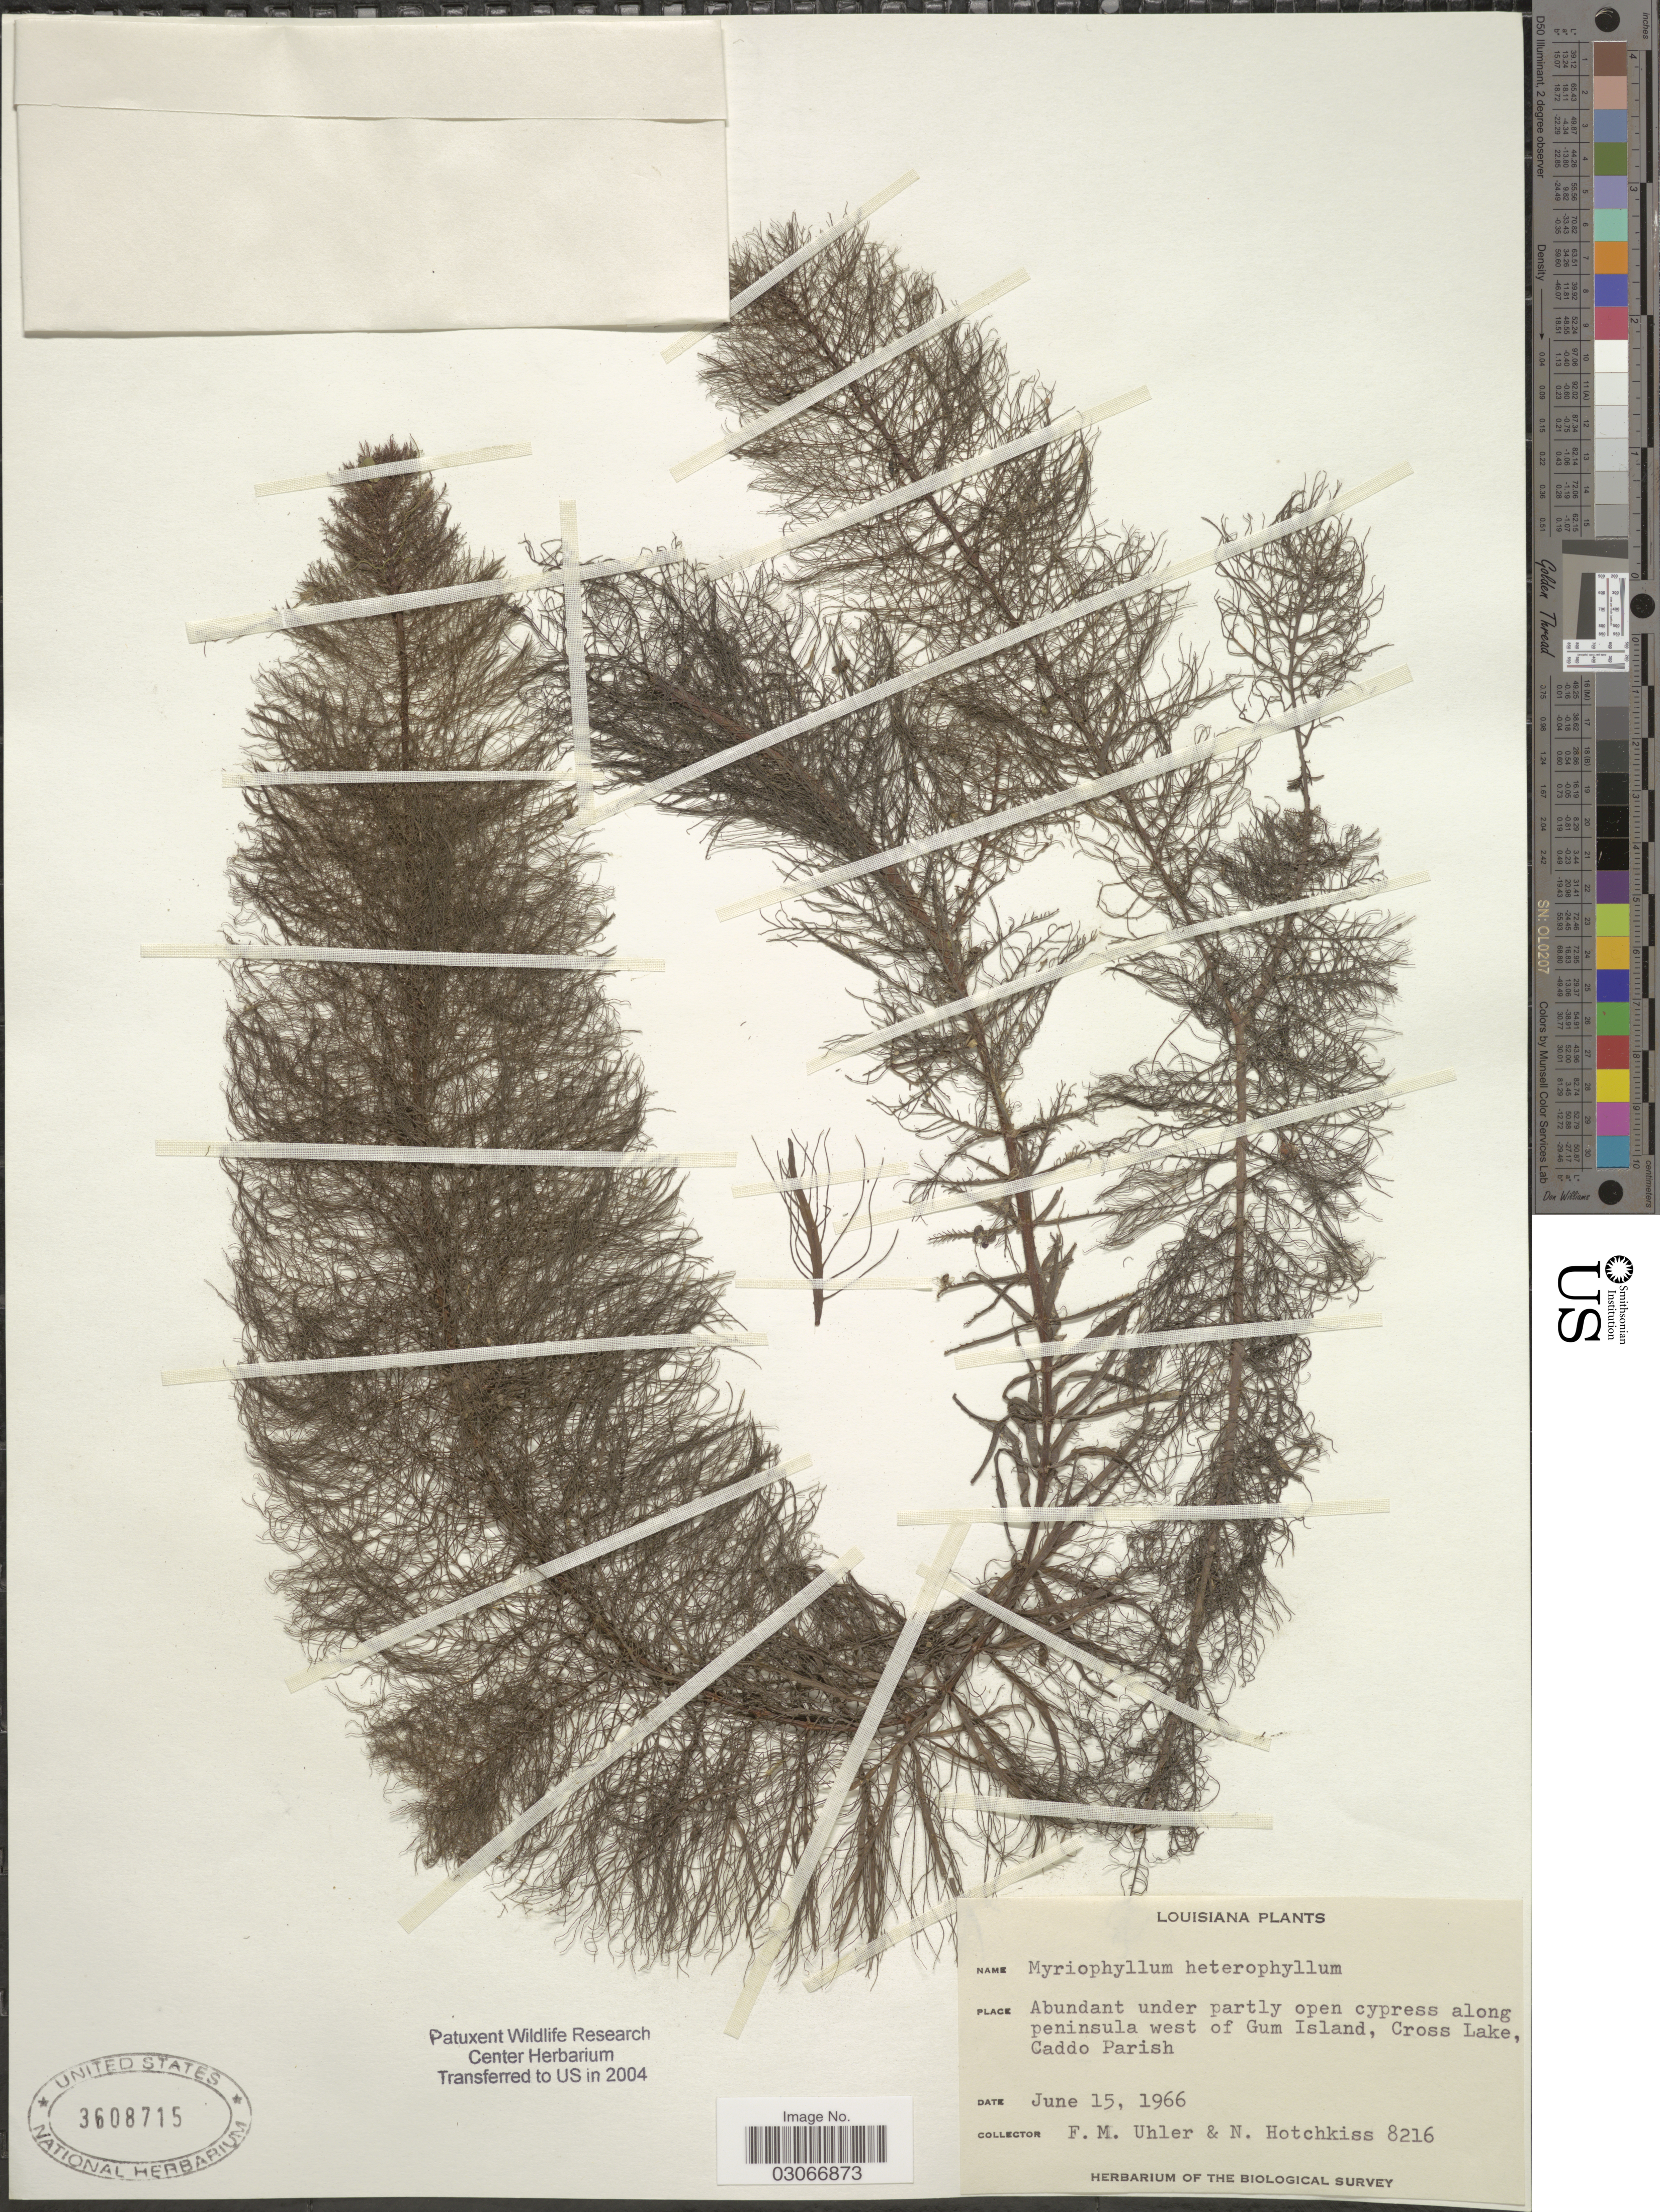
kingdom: Plantae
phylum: Tracheophyta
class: Magnoliopsida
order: Saxifragales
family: Haloragaceae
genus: Myriophyllum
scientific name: Myriophyllum heterophyllum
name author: Michx.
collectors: F. M. Uhler & N. Hotchkiss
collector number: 8216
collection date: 1966-06-15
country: United States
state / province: Louisiana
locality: Abundant under partly open cypress along peninsula west of Gum Island, Cross Lake, Caddo Parish.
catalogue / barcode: US 3608715